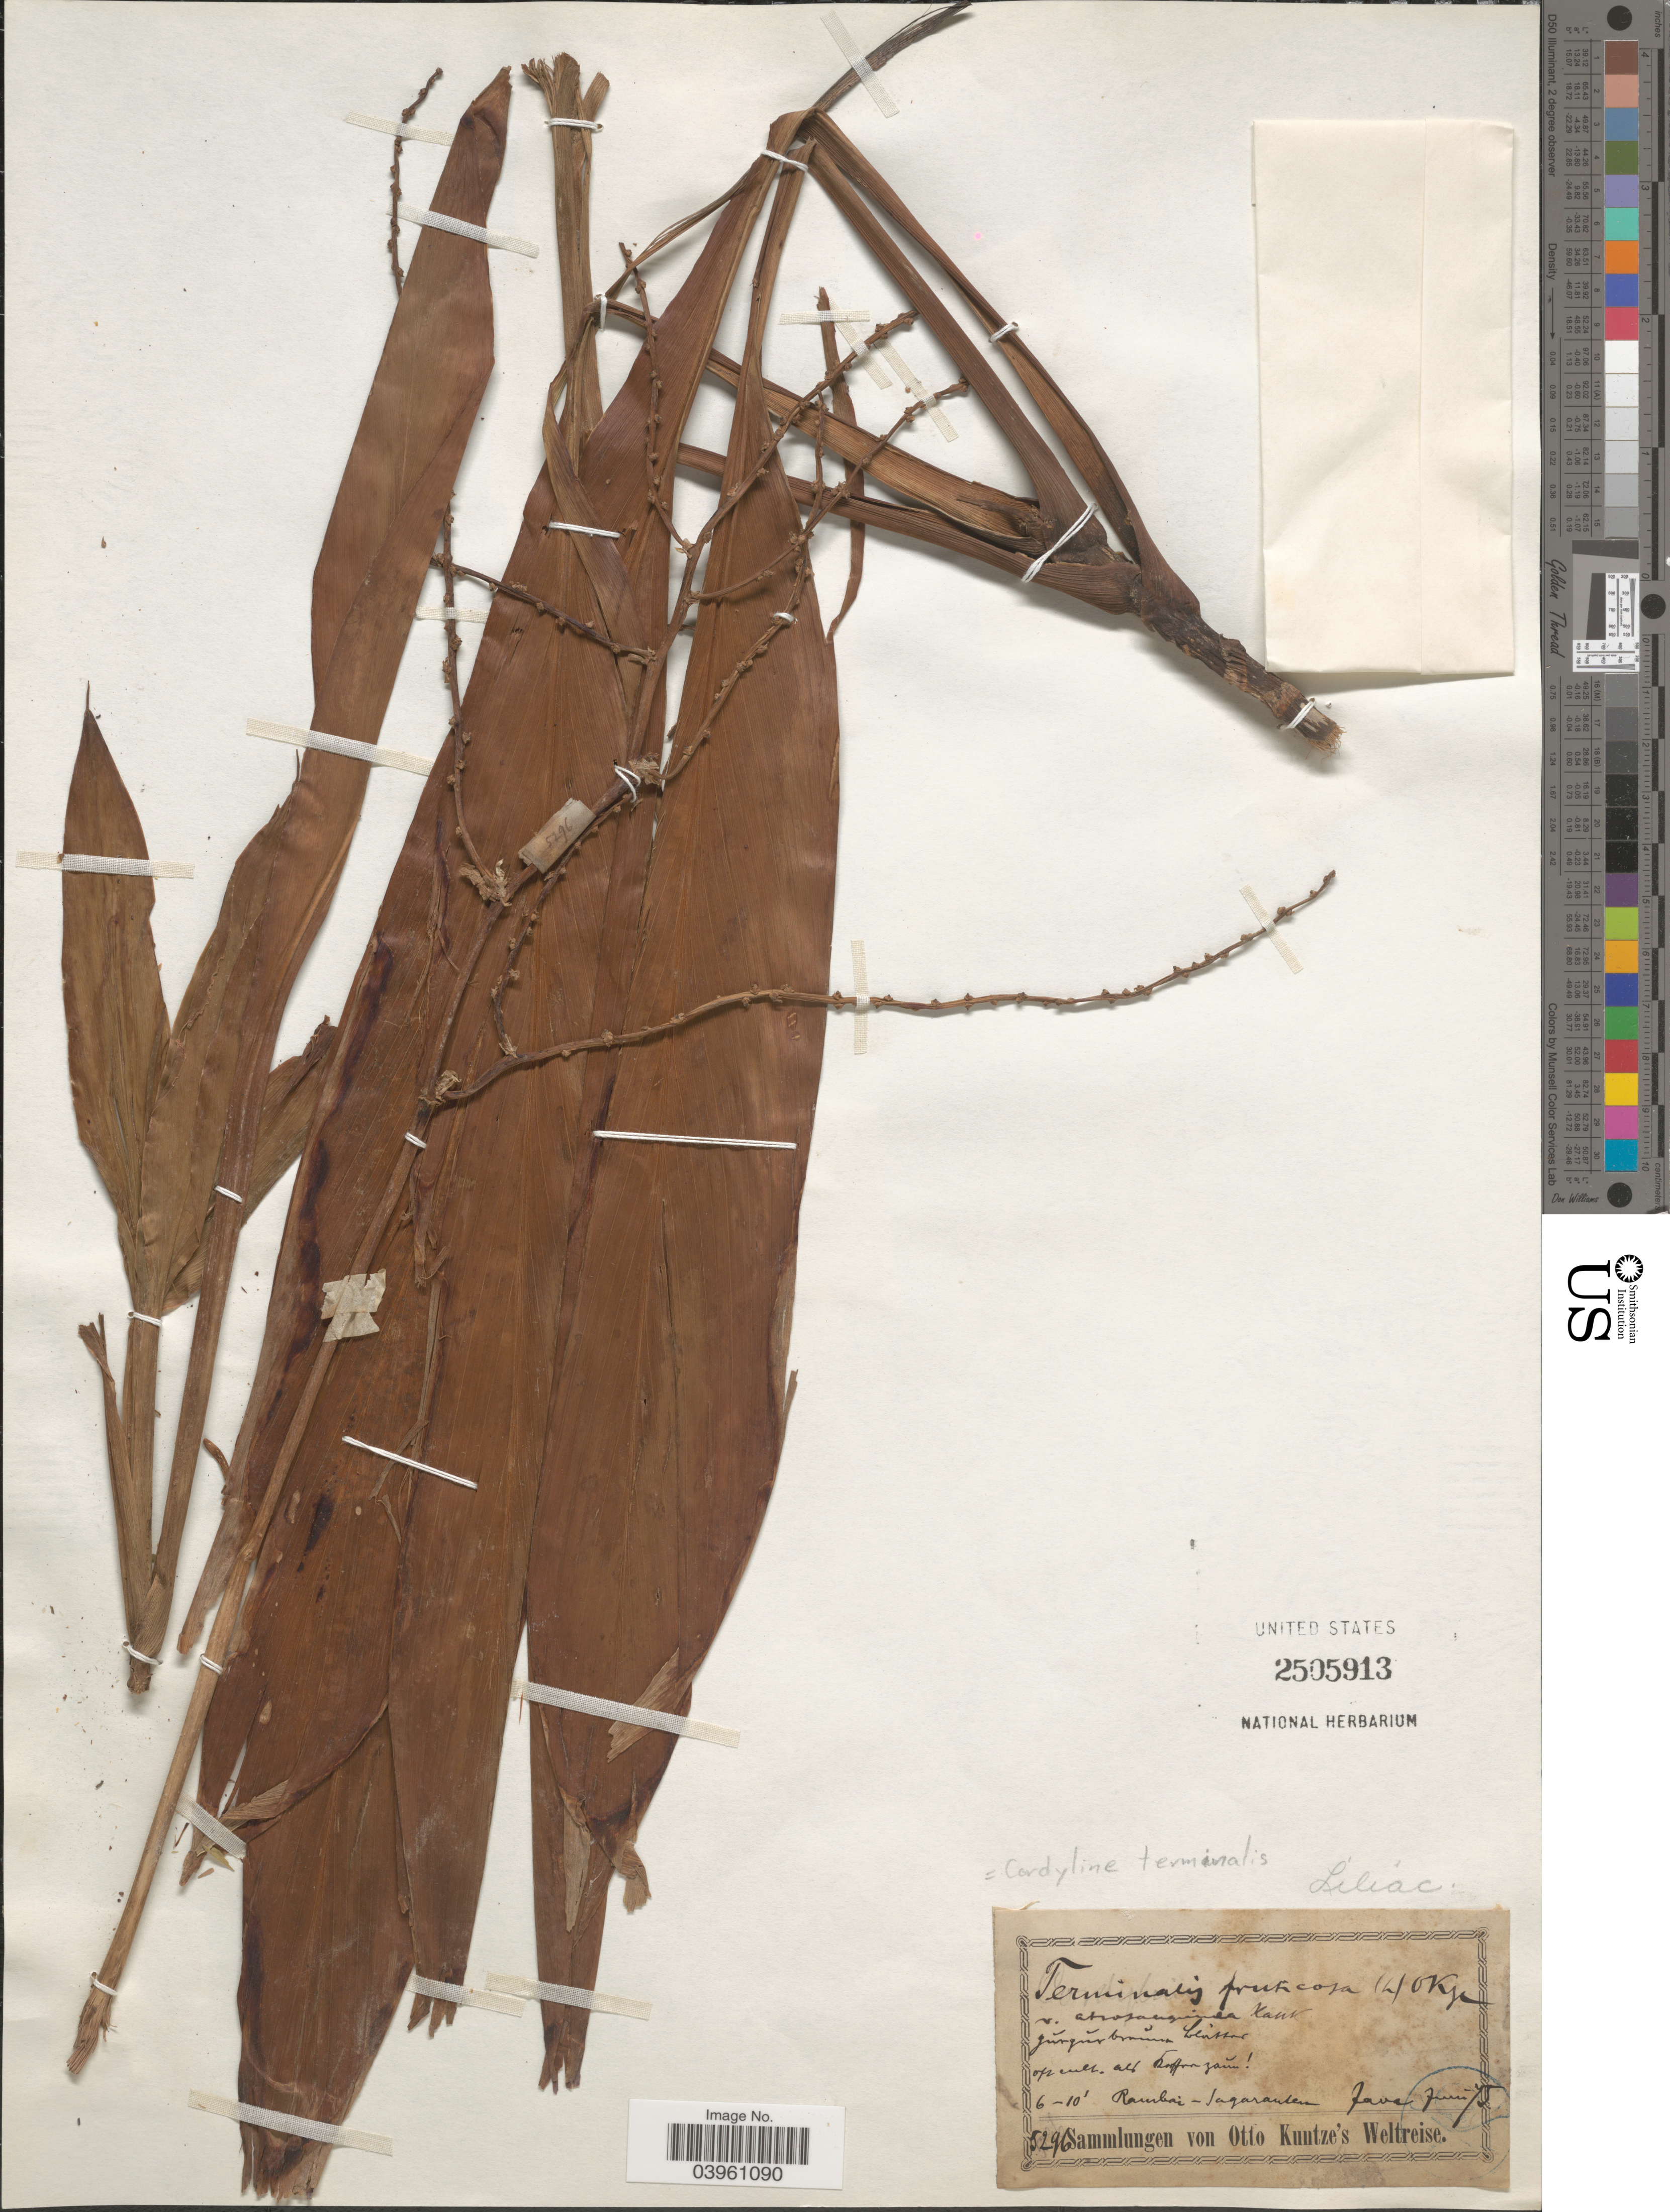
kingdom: Plantae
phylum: Tracheophyta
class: Liliopsida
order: Asparagales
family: Asparagaceae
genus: Cordyline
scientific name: Cordyline terminalis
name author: (L.) Kunth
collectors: C.E.O. Kuntze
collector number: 5296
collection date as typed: Transcribed d/m/y: /6/75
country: Indonesia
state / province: Java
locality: Rambai-Sagaranten.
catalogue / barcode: US 2505913